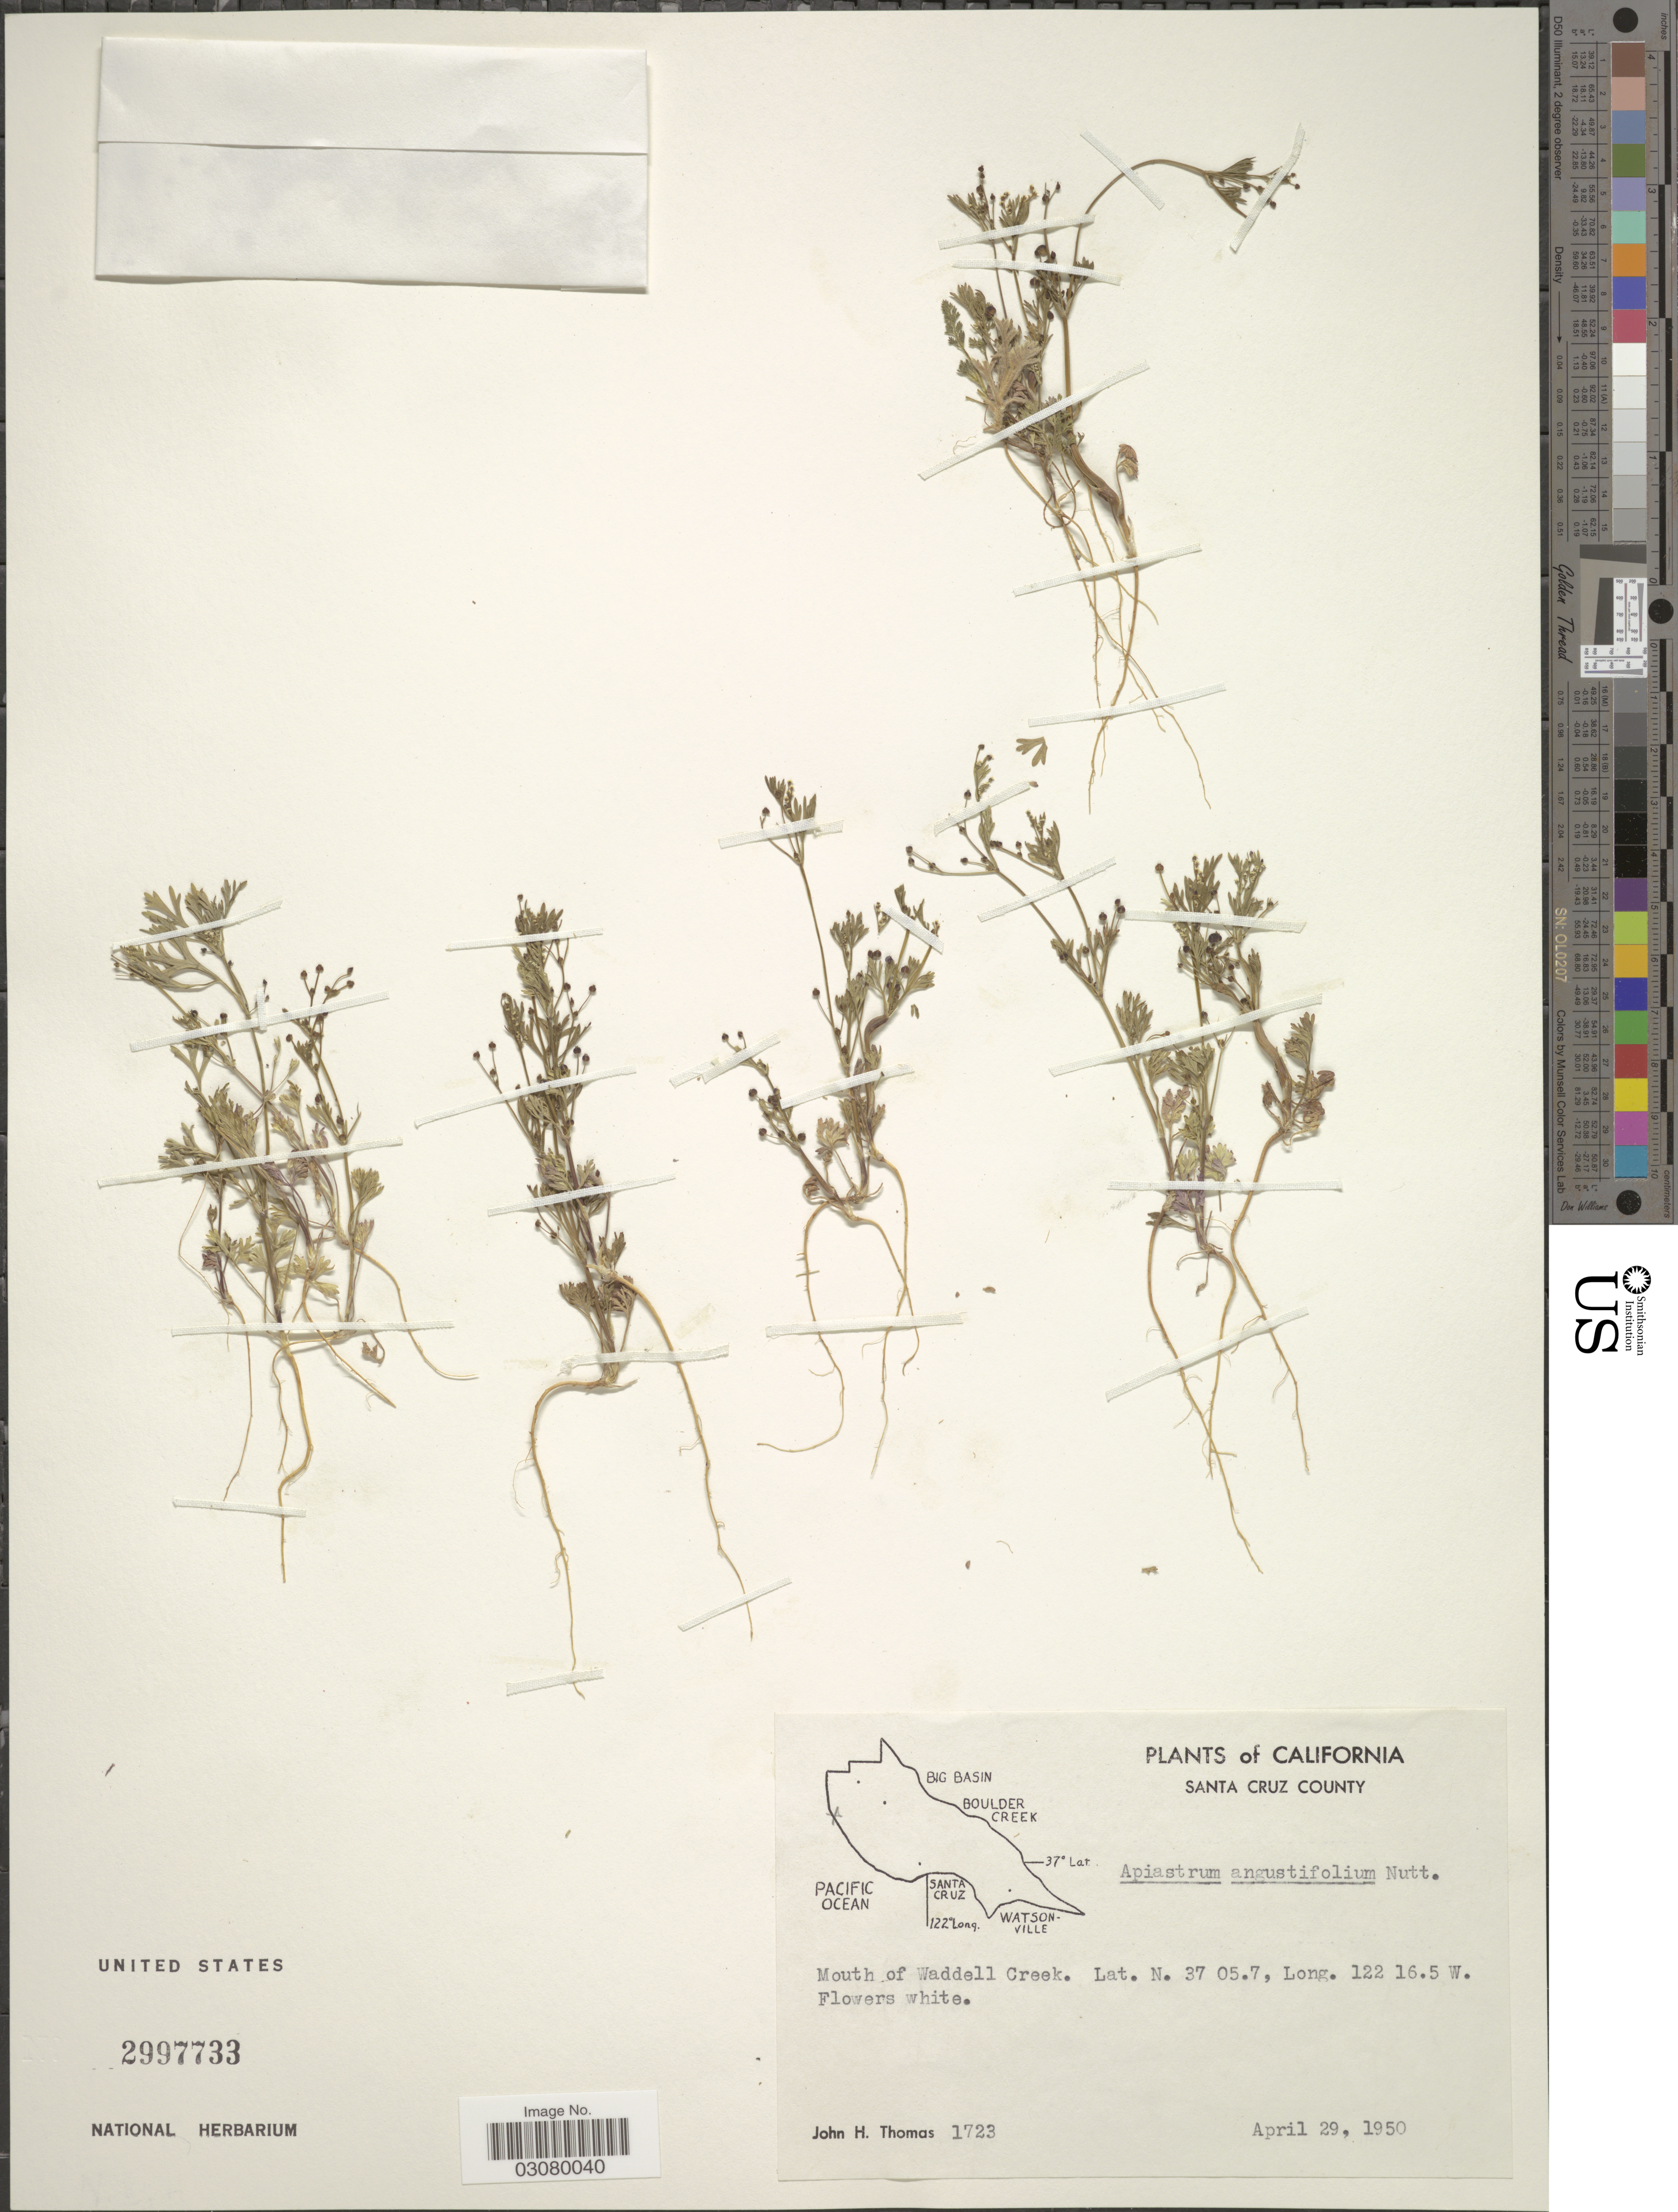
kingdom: Plantae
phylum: Tracheophyta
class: Magnoliopsida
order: Apiales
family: Apiaceae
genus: Apiastrum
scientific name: Apiastrum angustifolium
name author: Nutt.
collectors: J. H. Thomas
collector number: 1723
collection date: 1950-04-29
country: United States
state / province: California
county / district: Santa Cruz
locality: Santa Cruz County. Mouth of Waddell Creek.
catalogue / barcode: US 2997733